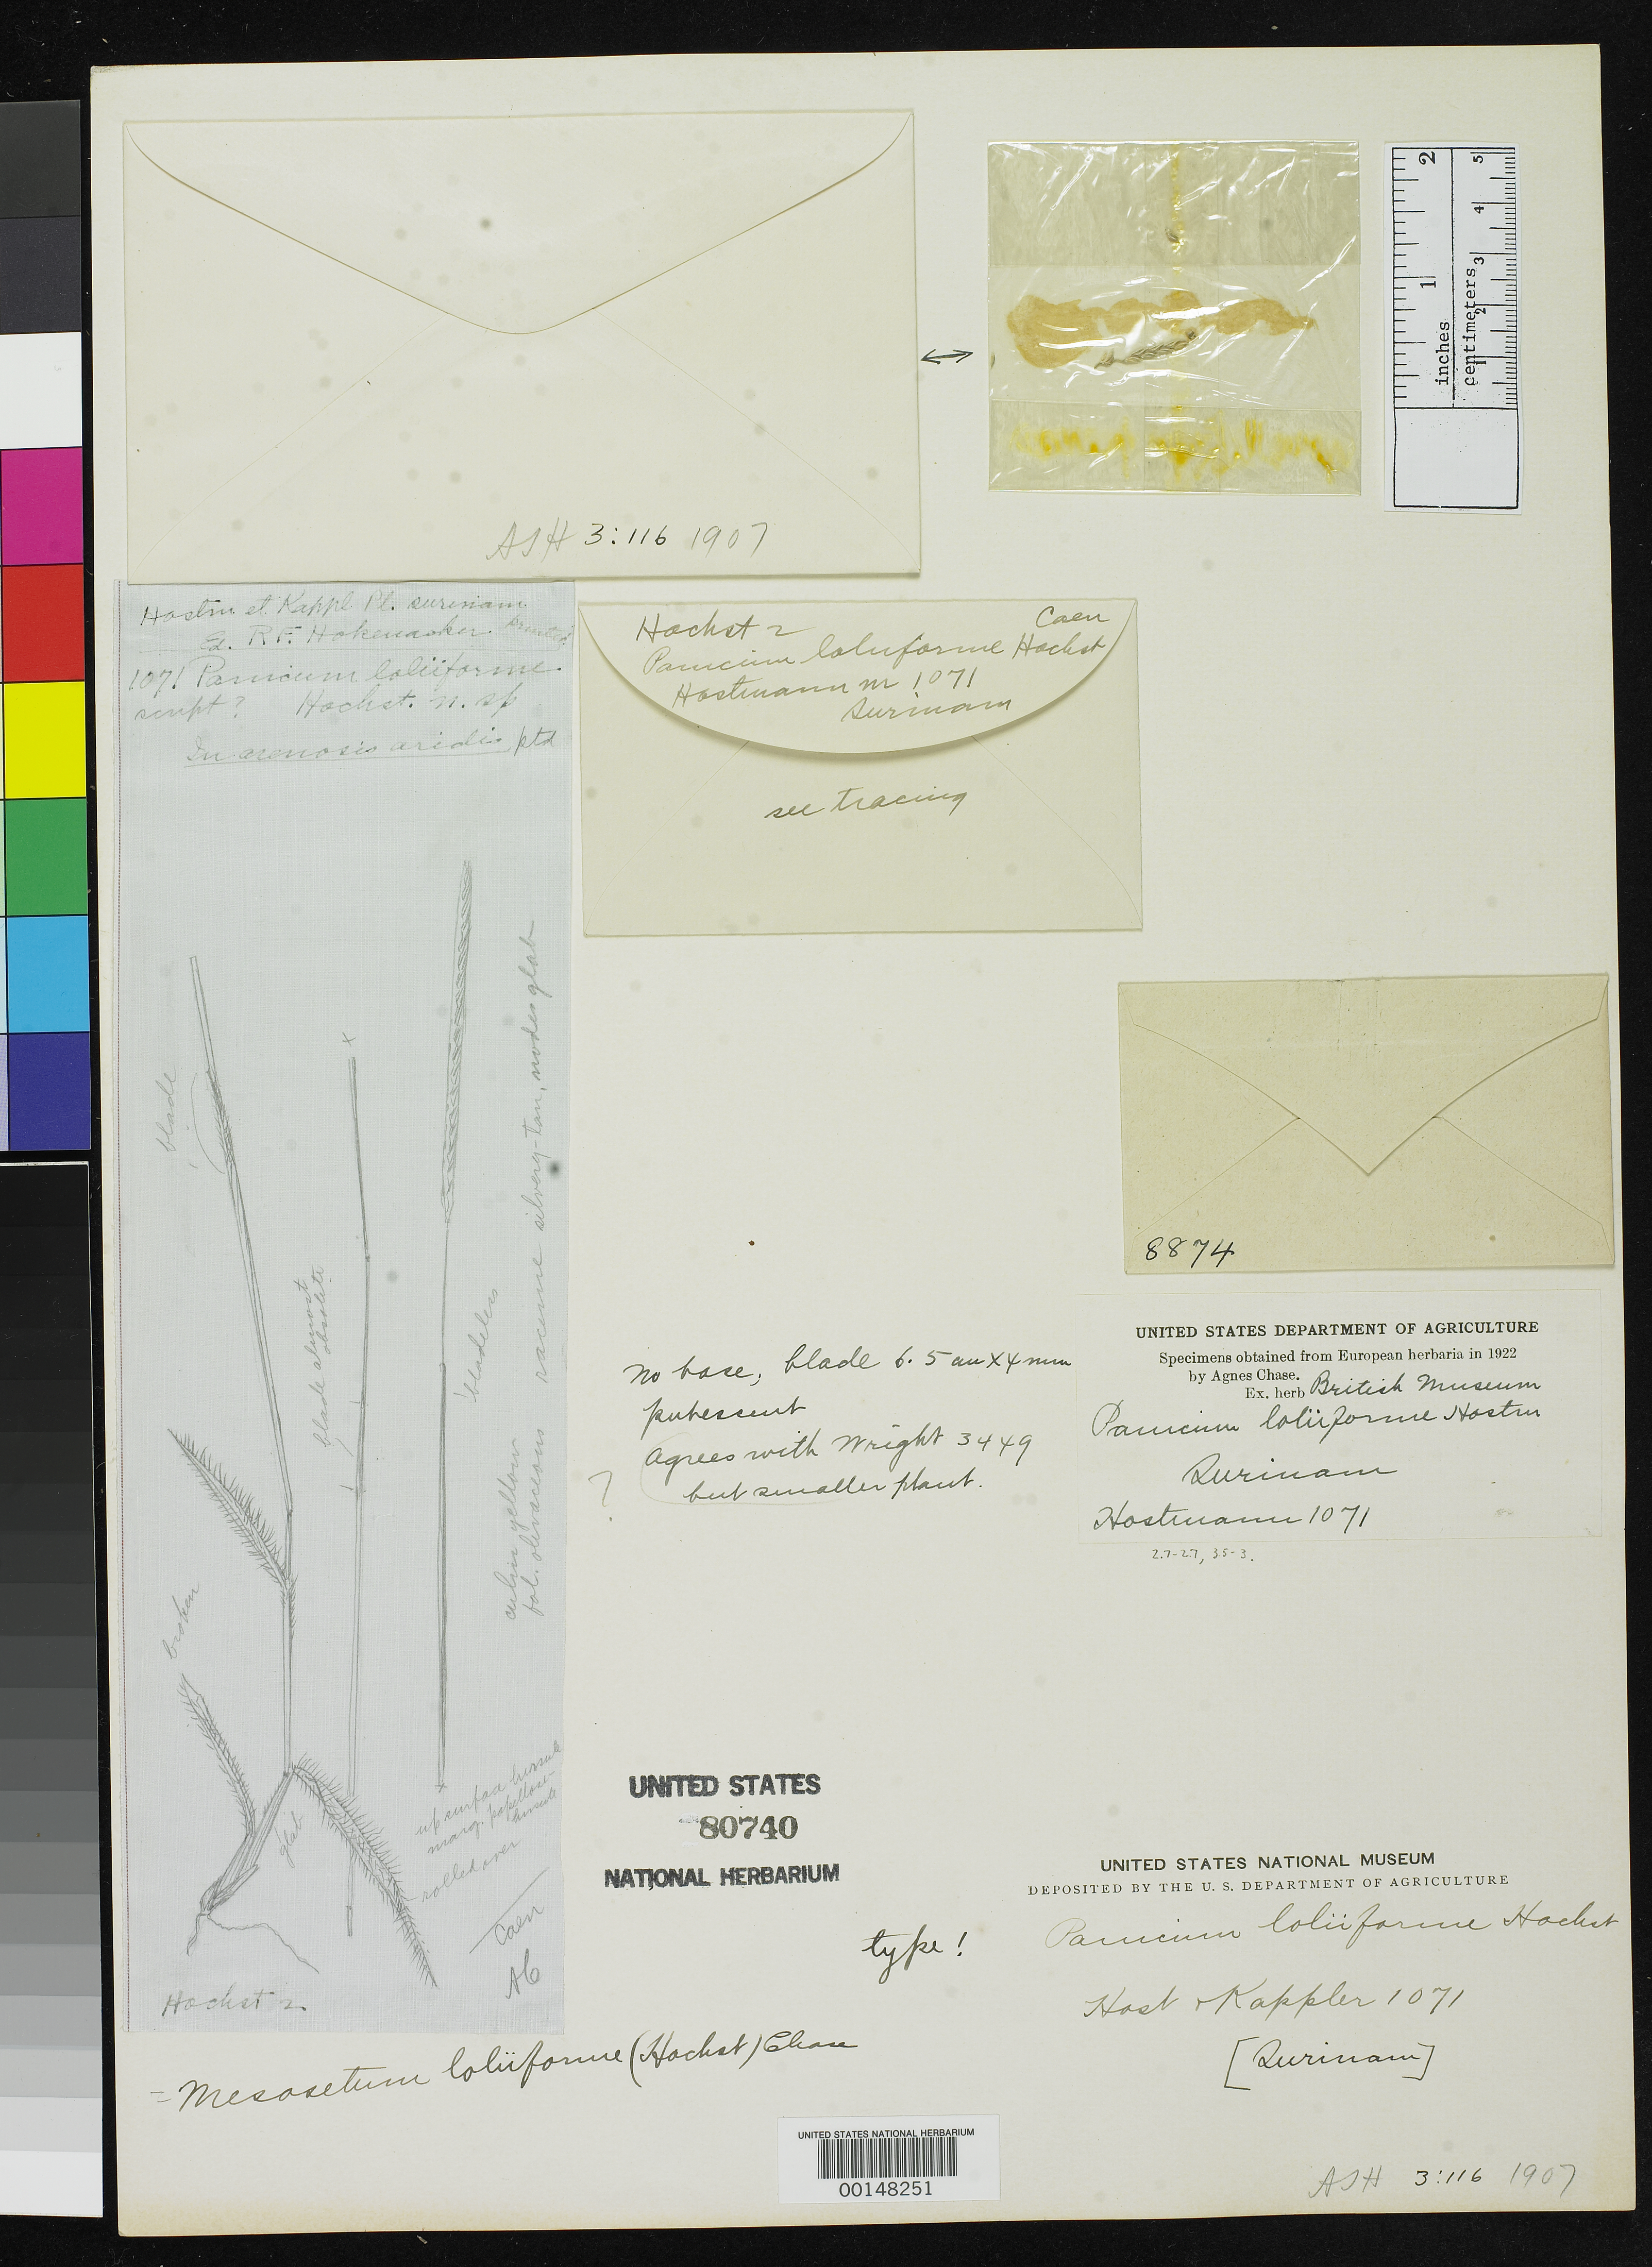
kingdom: Plantae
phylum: Tracheophyta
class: Liliopsida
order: Poales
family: Poaceae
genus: Panicum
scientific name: Panicum loliiforme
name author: Hochst. ex Steud.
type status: Type Collection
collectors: A. Kappler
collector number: Hostmann 1071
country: Suriname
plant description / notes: Fragmentary material of type specimens ex herb. Caen (with drawing), ex herb. British Museum, ex herb. Leipzig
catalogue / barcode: US 80740